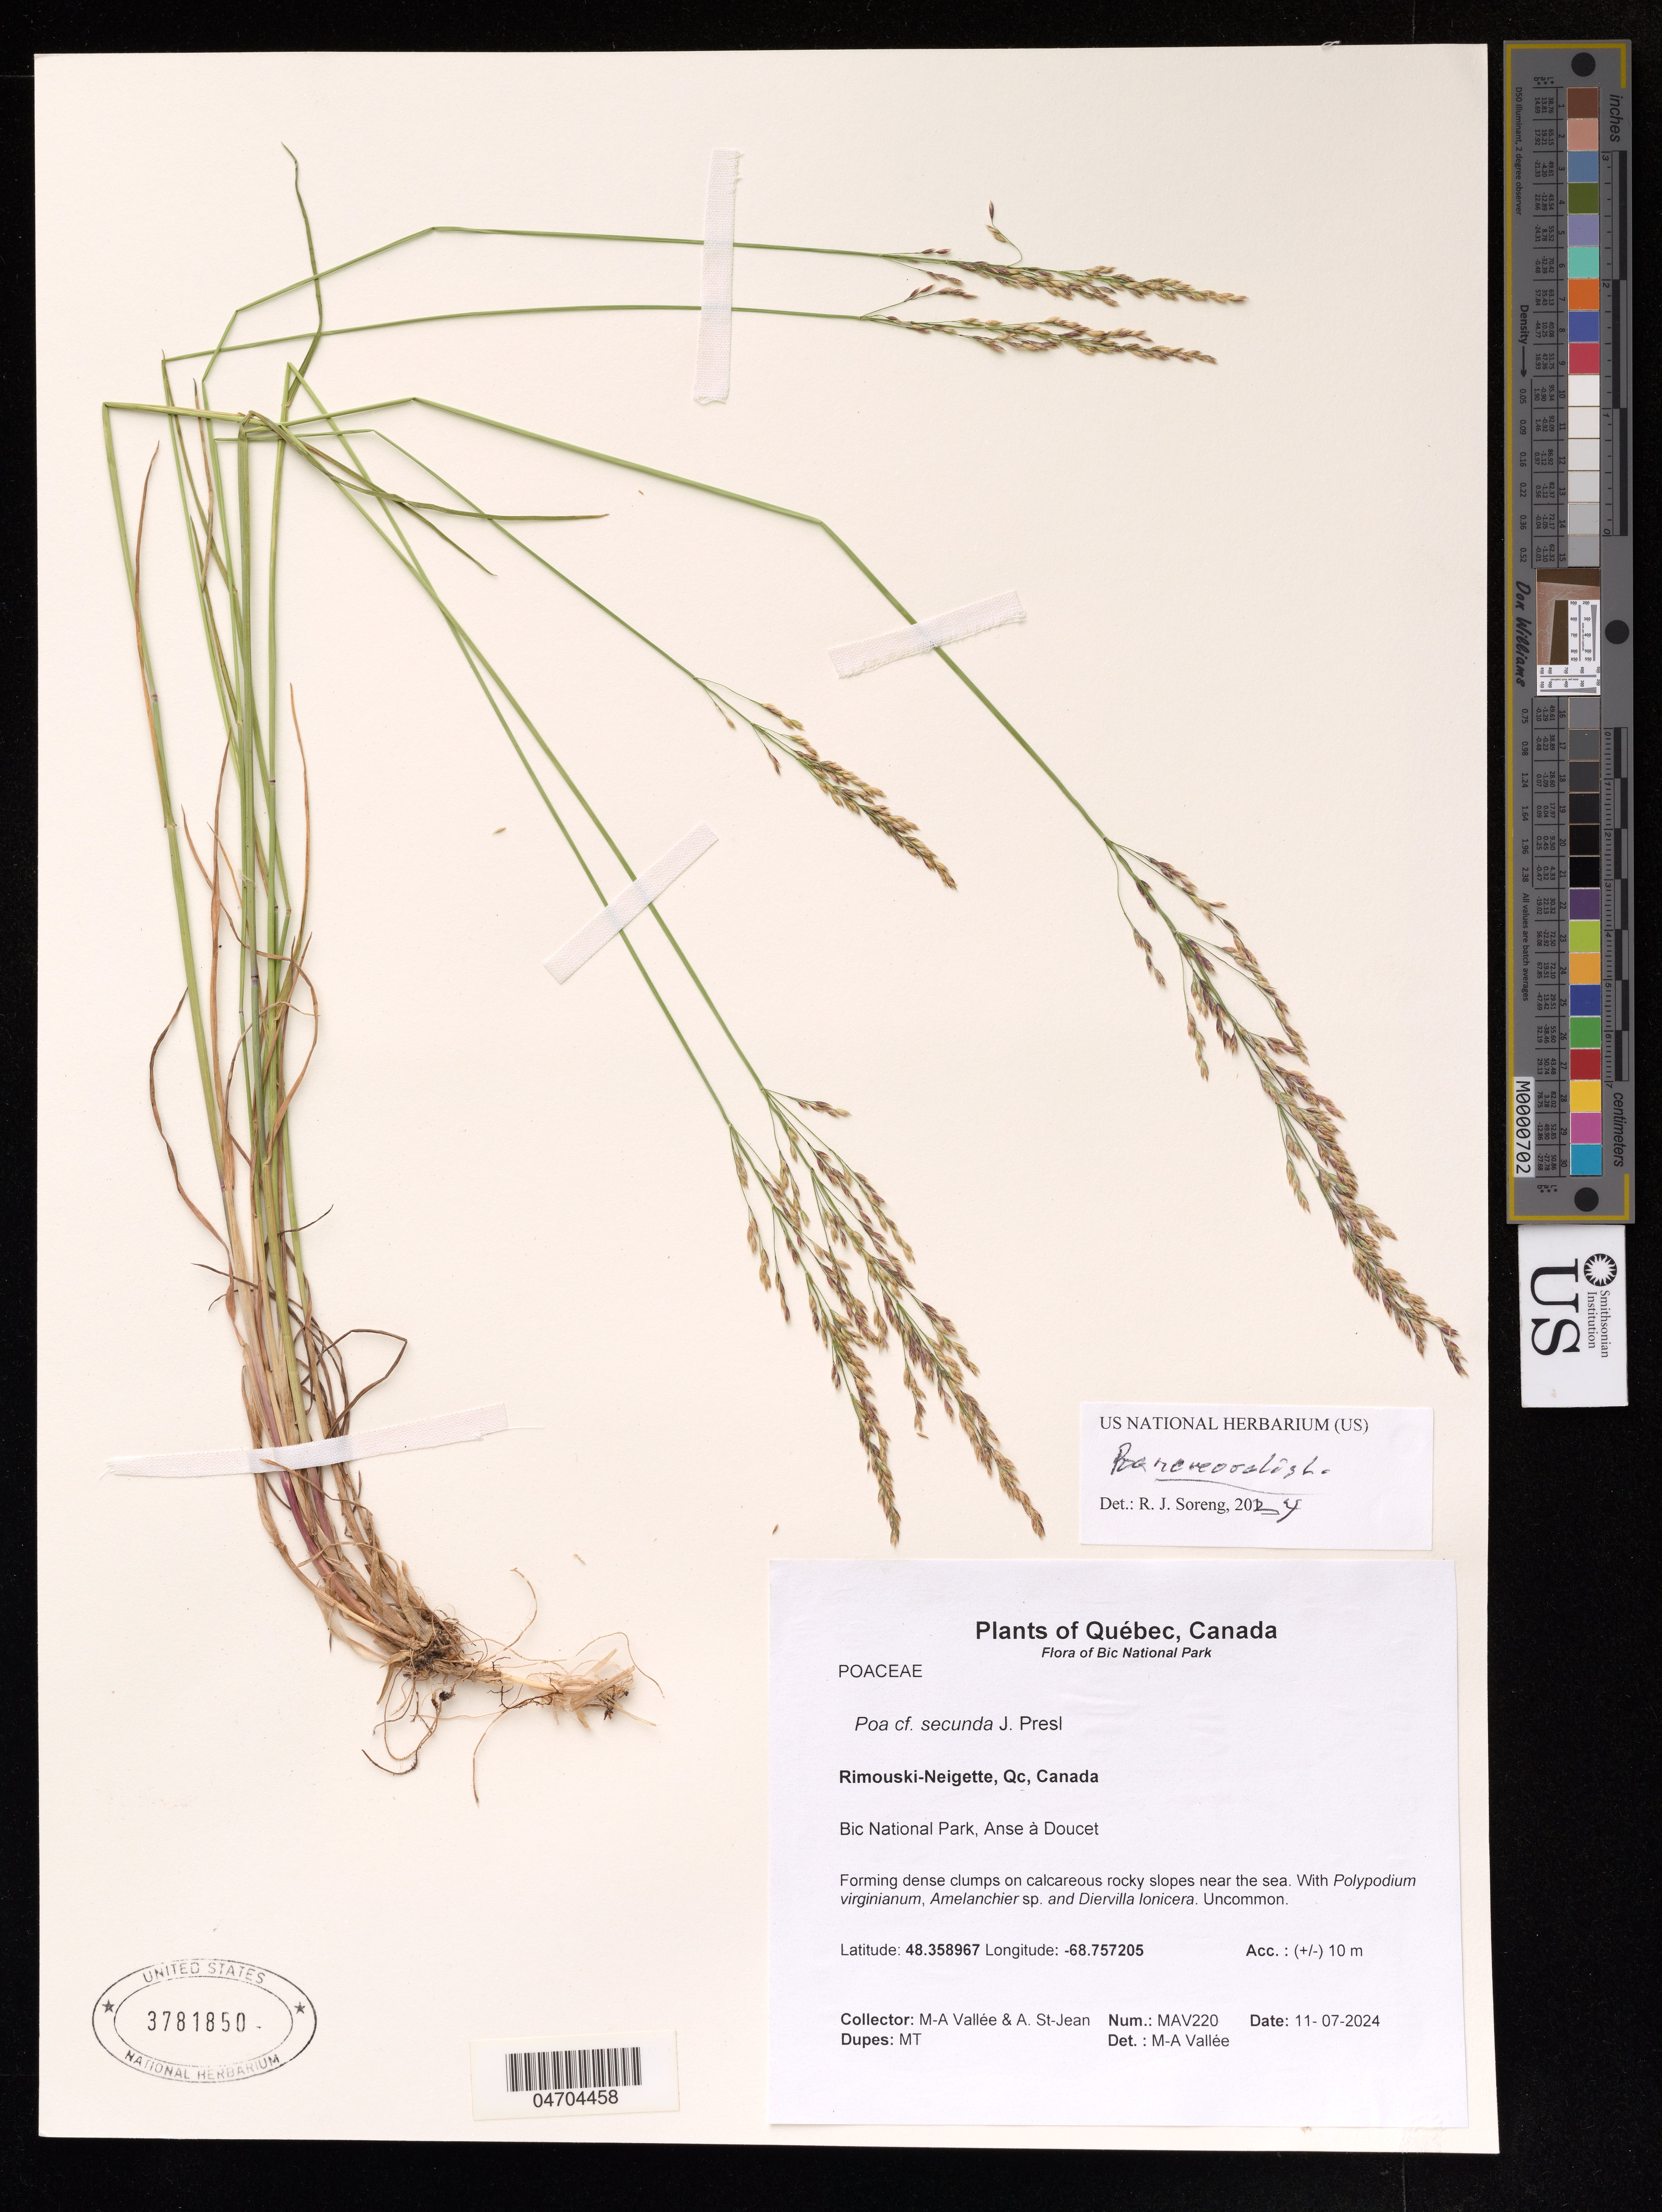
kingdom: Plantae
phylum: Tracheophyta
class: Liliopsida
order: Poales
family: Poaceae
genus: Poa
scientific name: Poa secunda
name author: J. Presl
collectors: M. Vallée & S. Jean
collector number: MAV220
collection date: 2024-07-11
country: Canada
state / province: Quebec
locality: Bic National Park, Anse à Doucet.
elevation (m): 10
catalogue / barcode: US 3781850